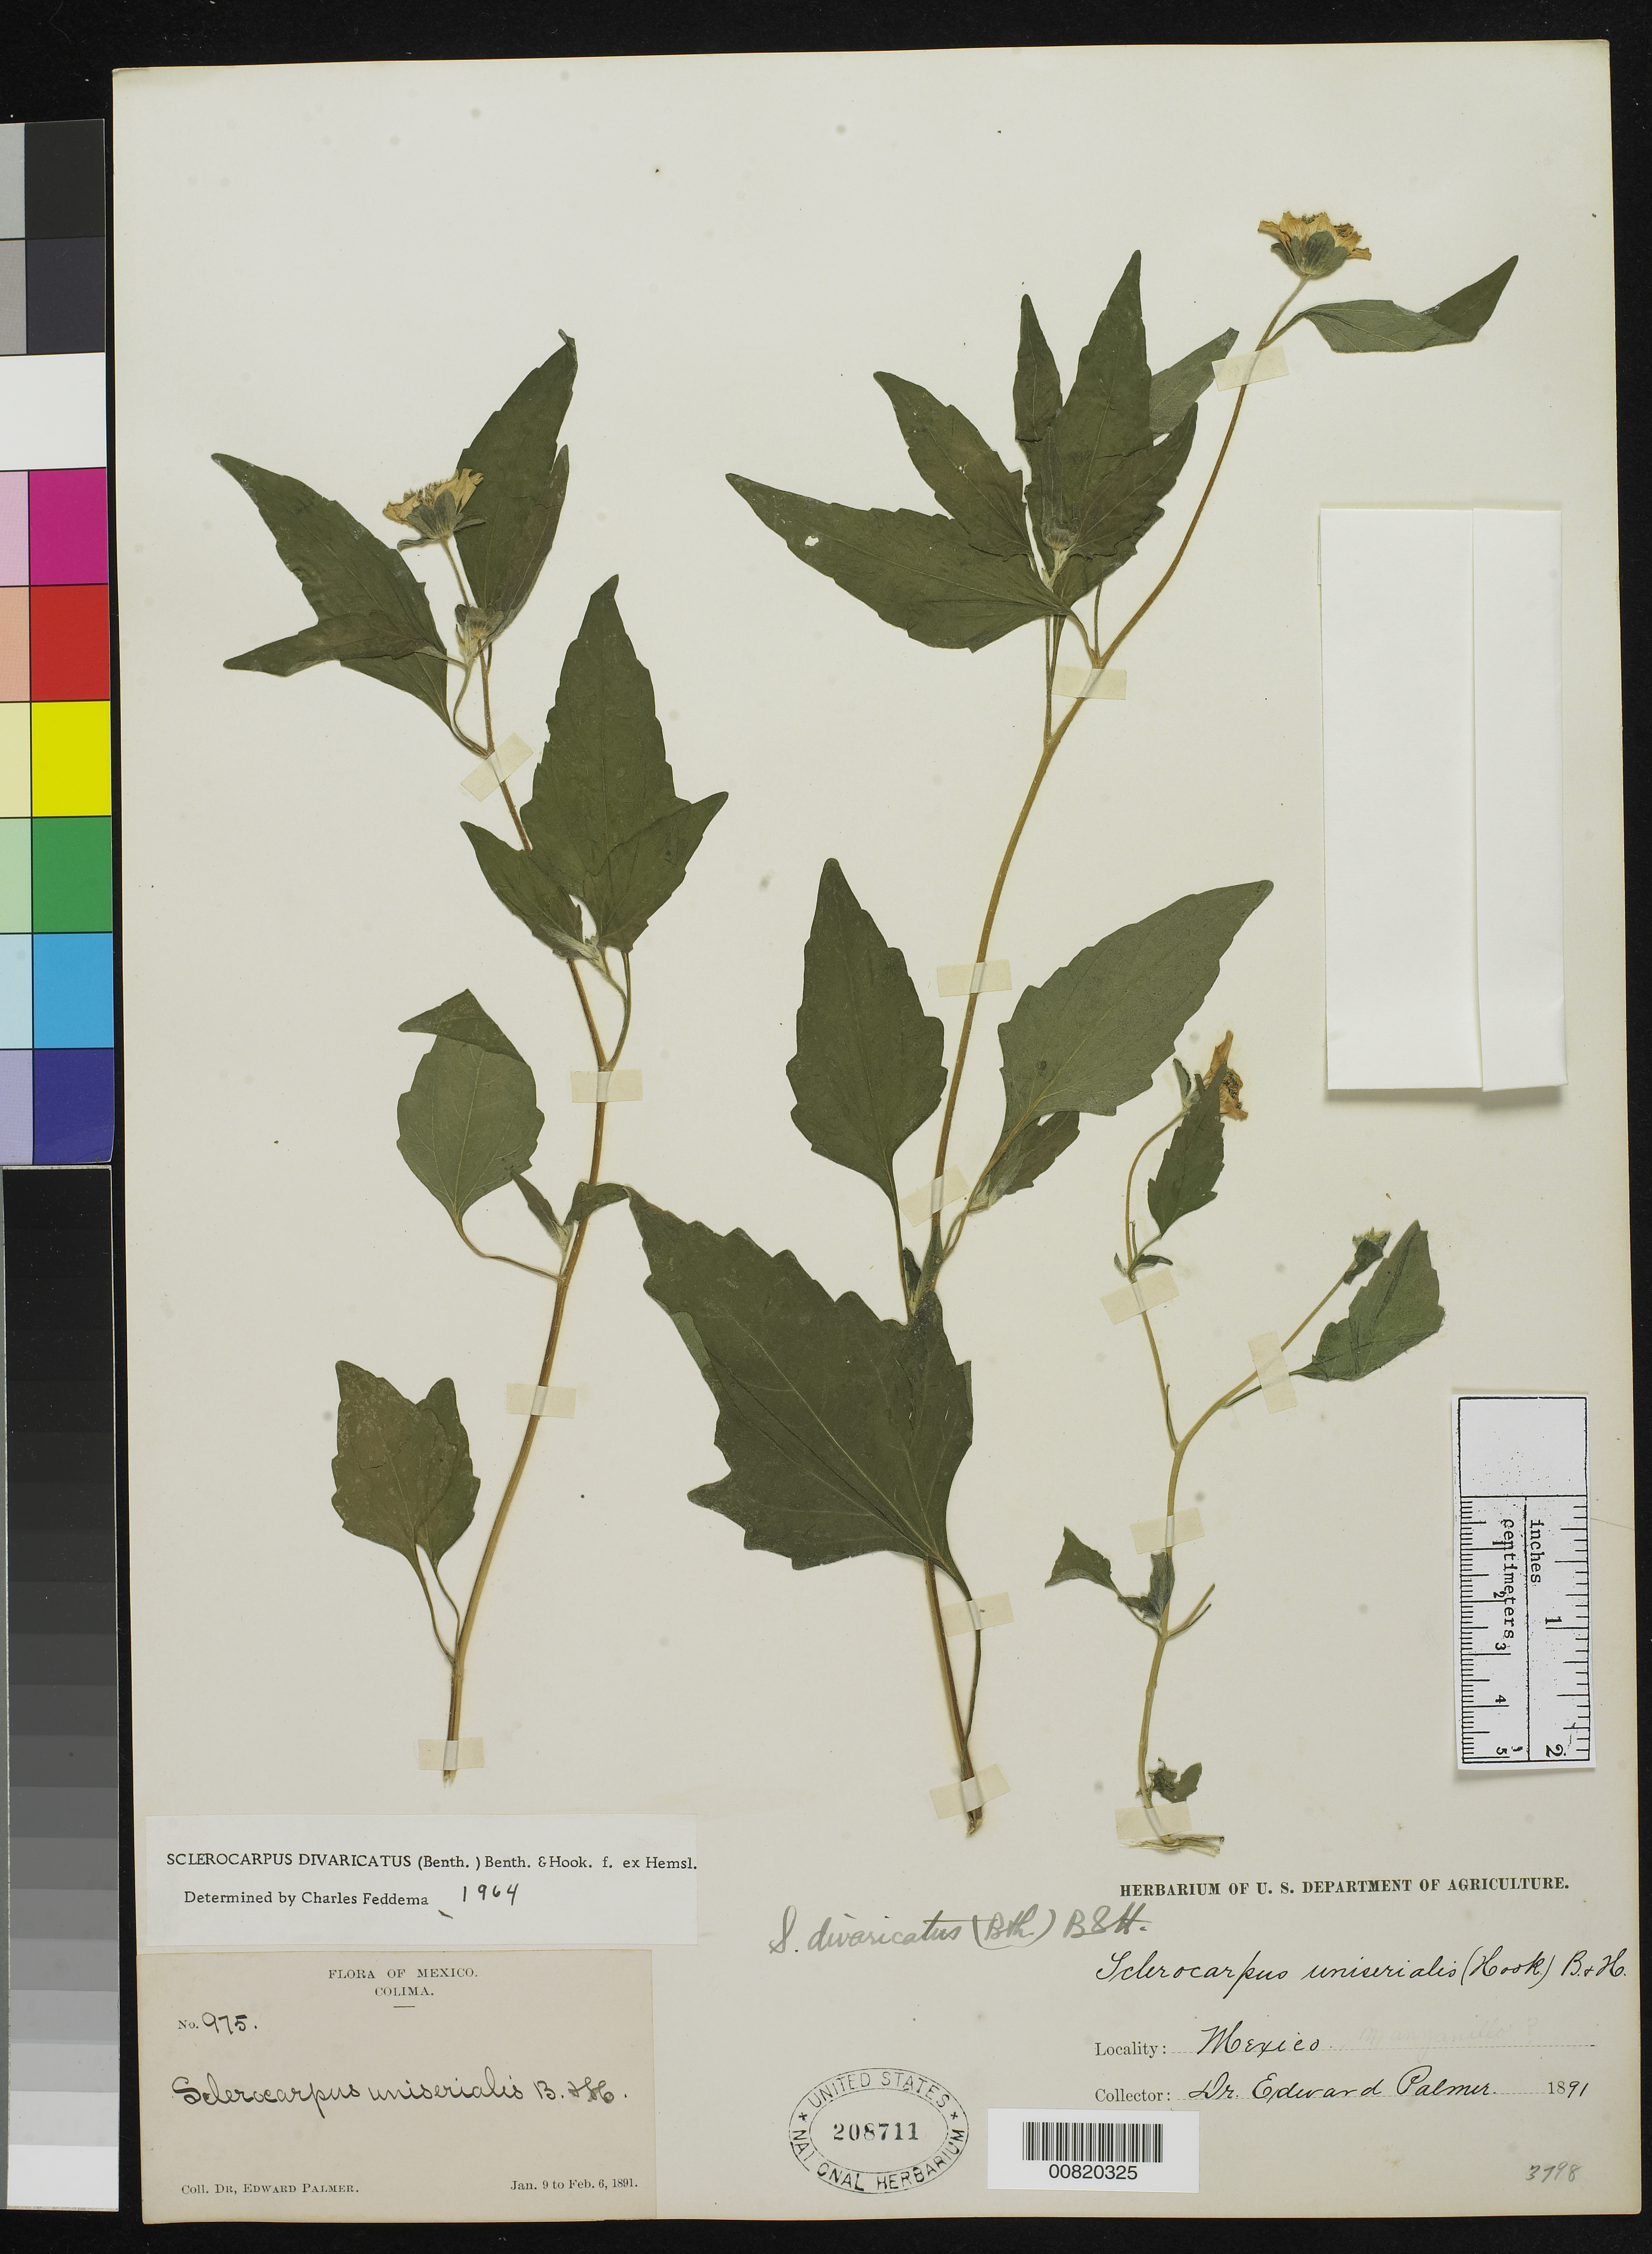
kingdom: Plantae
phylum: Tracheophyta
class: Magnoliopsida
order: Asterales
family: Asteraceae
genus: Sclerocarpus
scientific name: Sclerocarpus divaricatus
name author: (Benth.) Benth. & Hook. f. ex Hemsl.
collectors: E. Palmer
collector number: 975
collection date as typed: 09 Jan 1891 to 06 Feb 1891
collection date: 1891-01-09/1891-02-06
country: Mexico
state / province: Colima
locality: Colima.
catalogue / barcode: US 208711